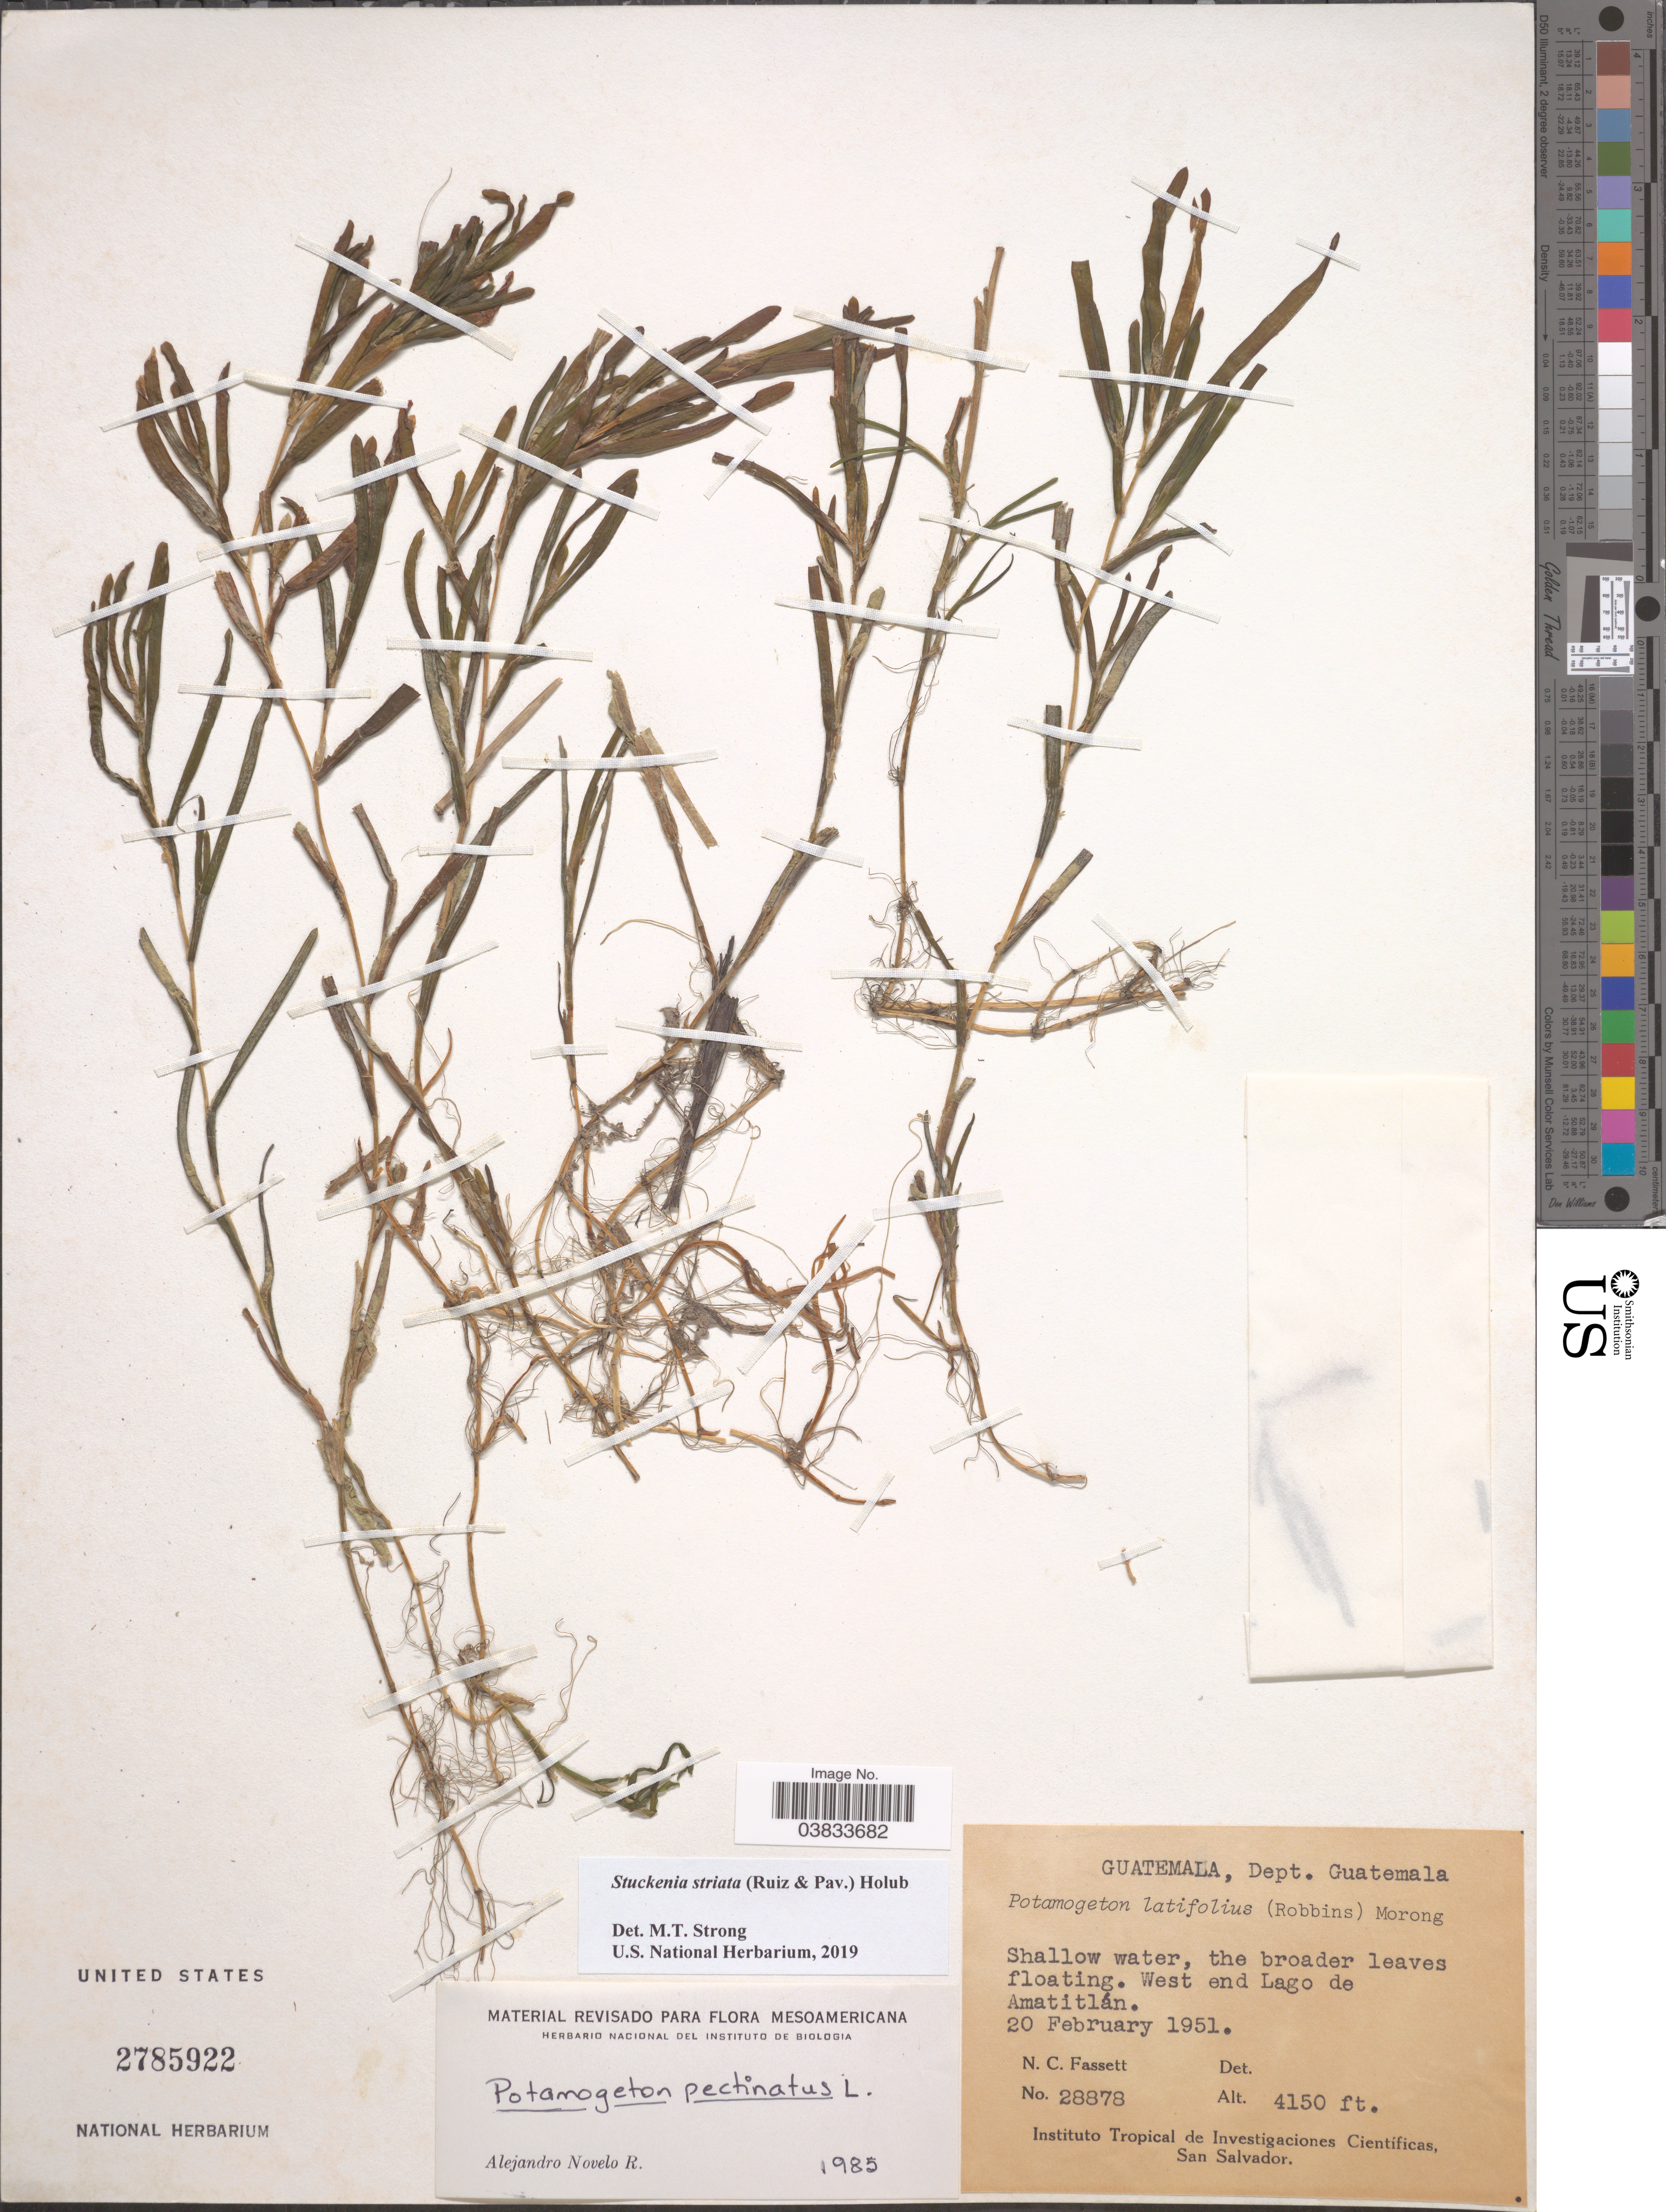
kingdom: Plantae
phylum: Tracheophyta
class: Liliopsida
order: Alismatales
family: Potamogetonaceae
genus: Stuckenia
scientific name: Stuckenia striata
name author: (Ruiz & Pav.) Holub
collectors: N. C. Fassett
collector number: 28878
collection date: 1951-02-20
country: Guatemala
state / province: Guatemala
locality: Dept. Guatemala. West end Lago de Amatitlán.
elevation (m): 1265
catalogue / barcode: US 2785922